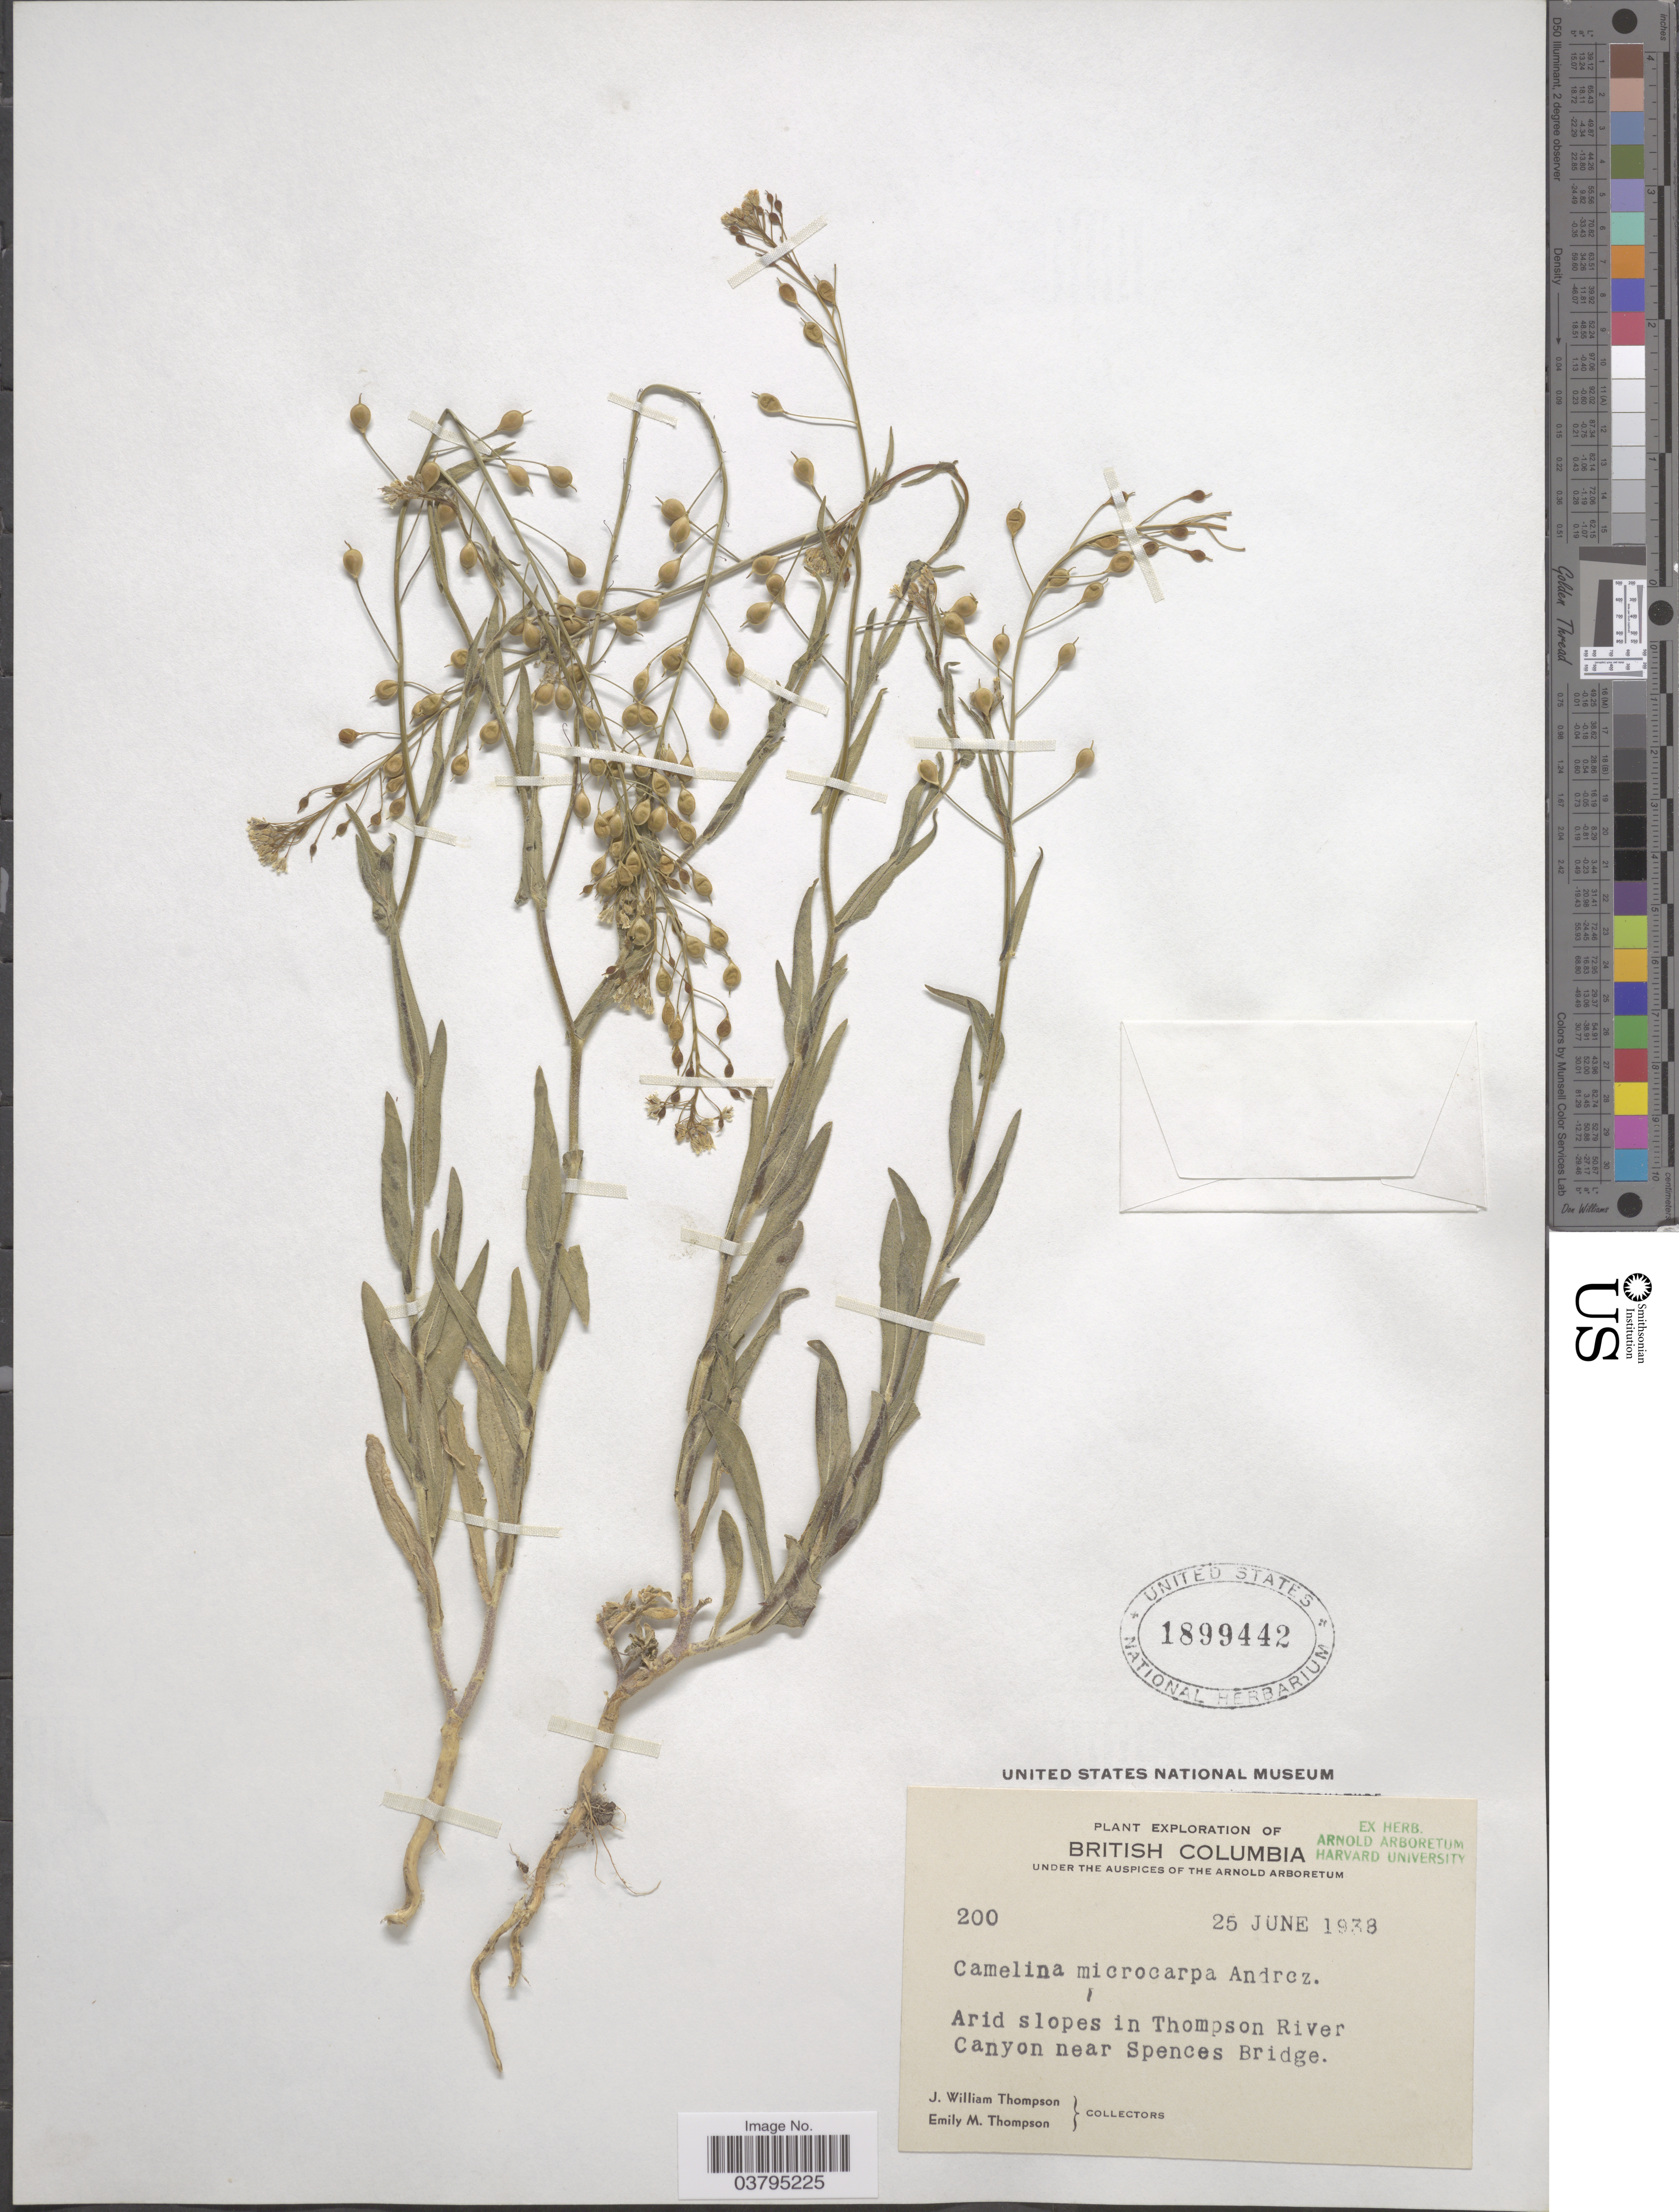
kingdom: Plantae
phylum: Tracheophyta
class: Magnoliopsida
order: Brassicales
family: Brassicaceae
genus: Camelina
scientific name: Camelina microcarpa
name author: DC.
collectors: J. W. Thompson & E. M. Thompson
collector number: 200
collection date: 1938-06-25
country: Canada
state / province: British Columbia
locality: Arid slopes in Thompson River Canyon near Spences Bridge.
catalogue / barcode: US 1899442